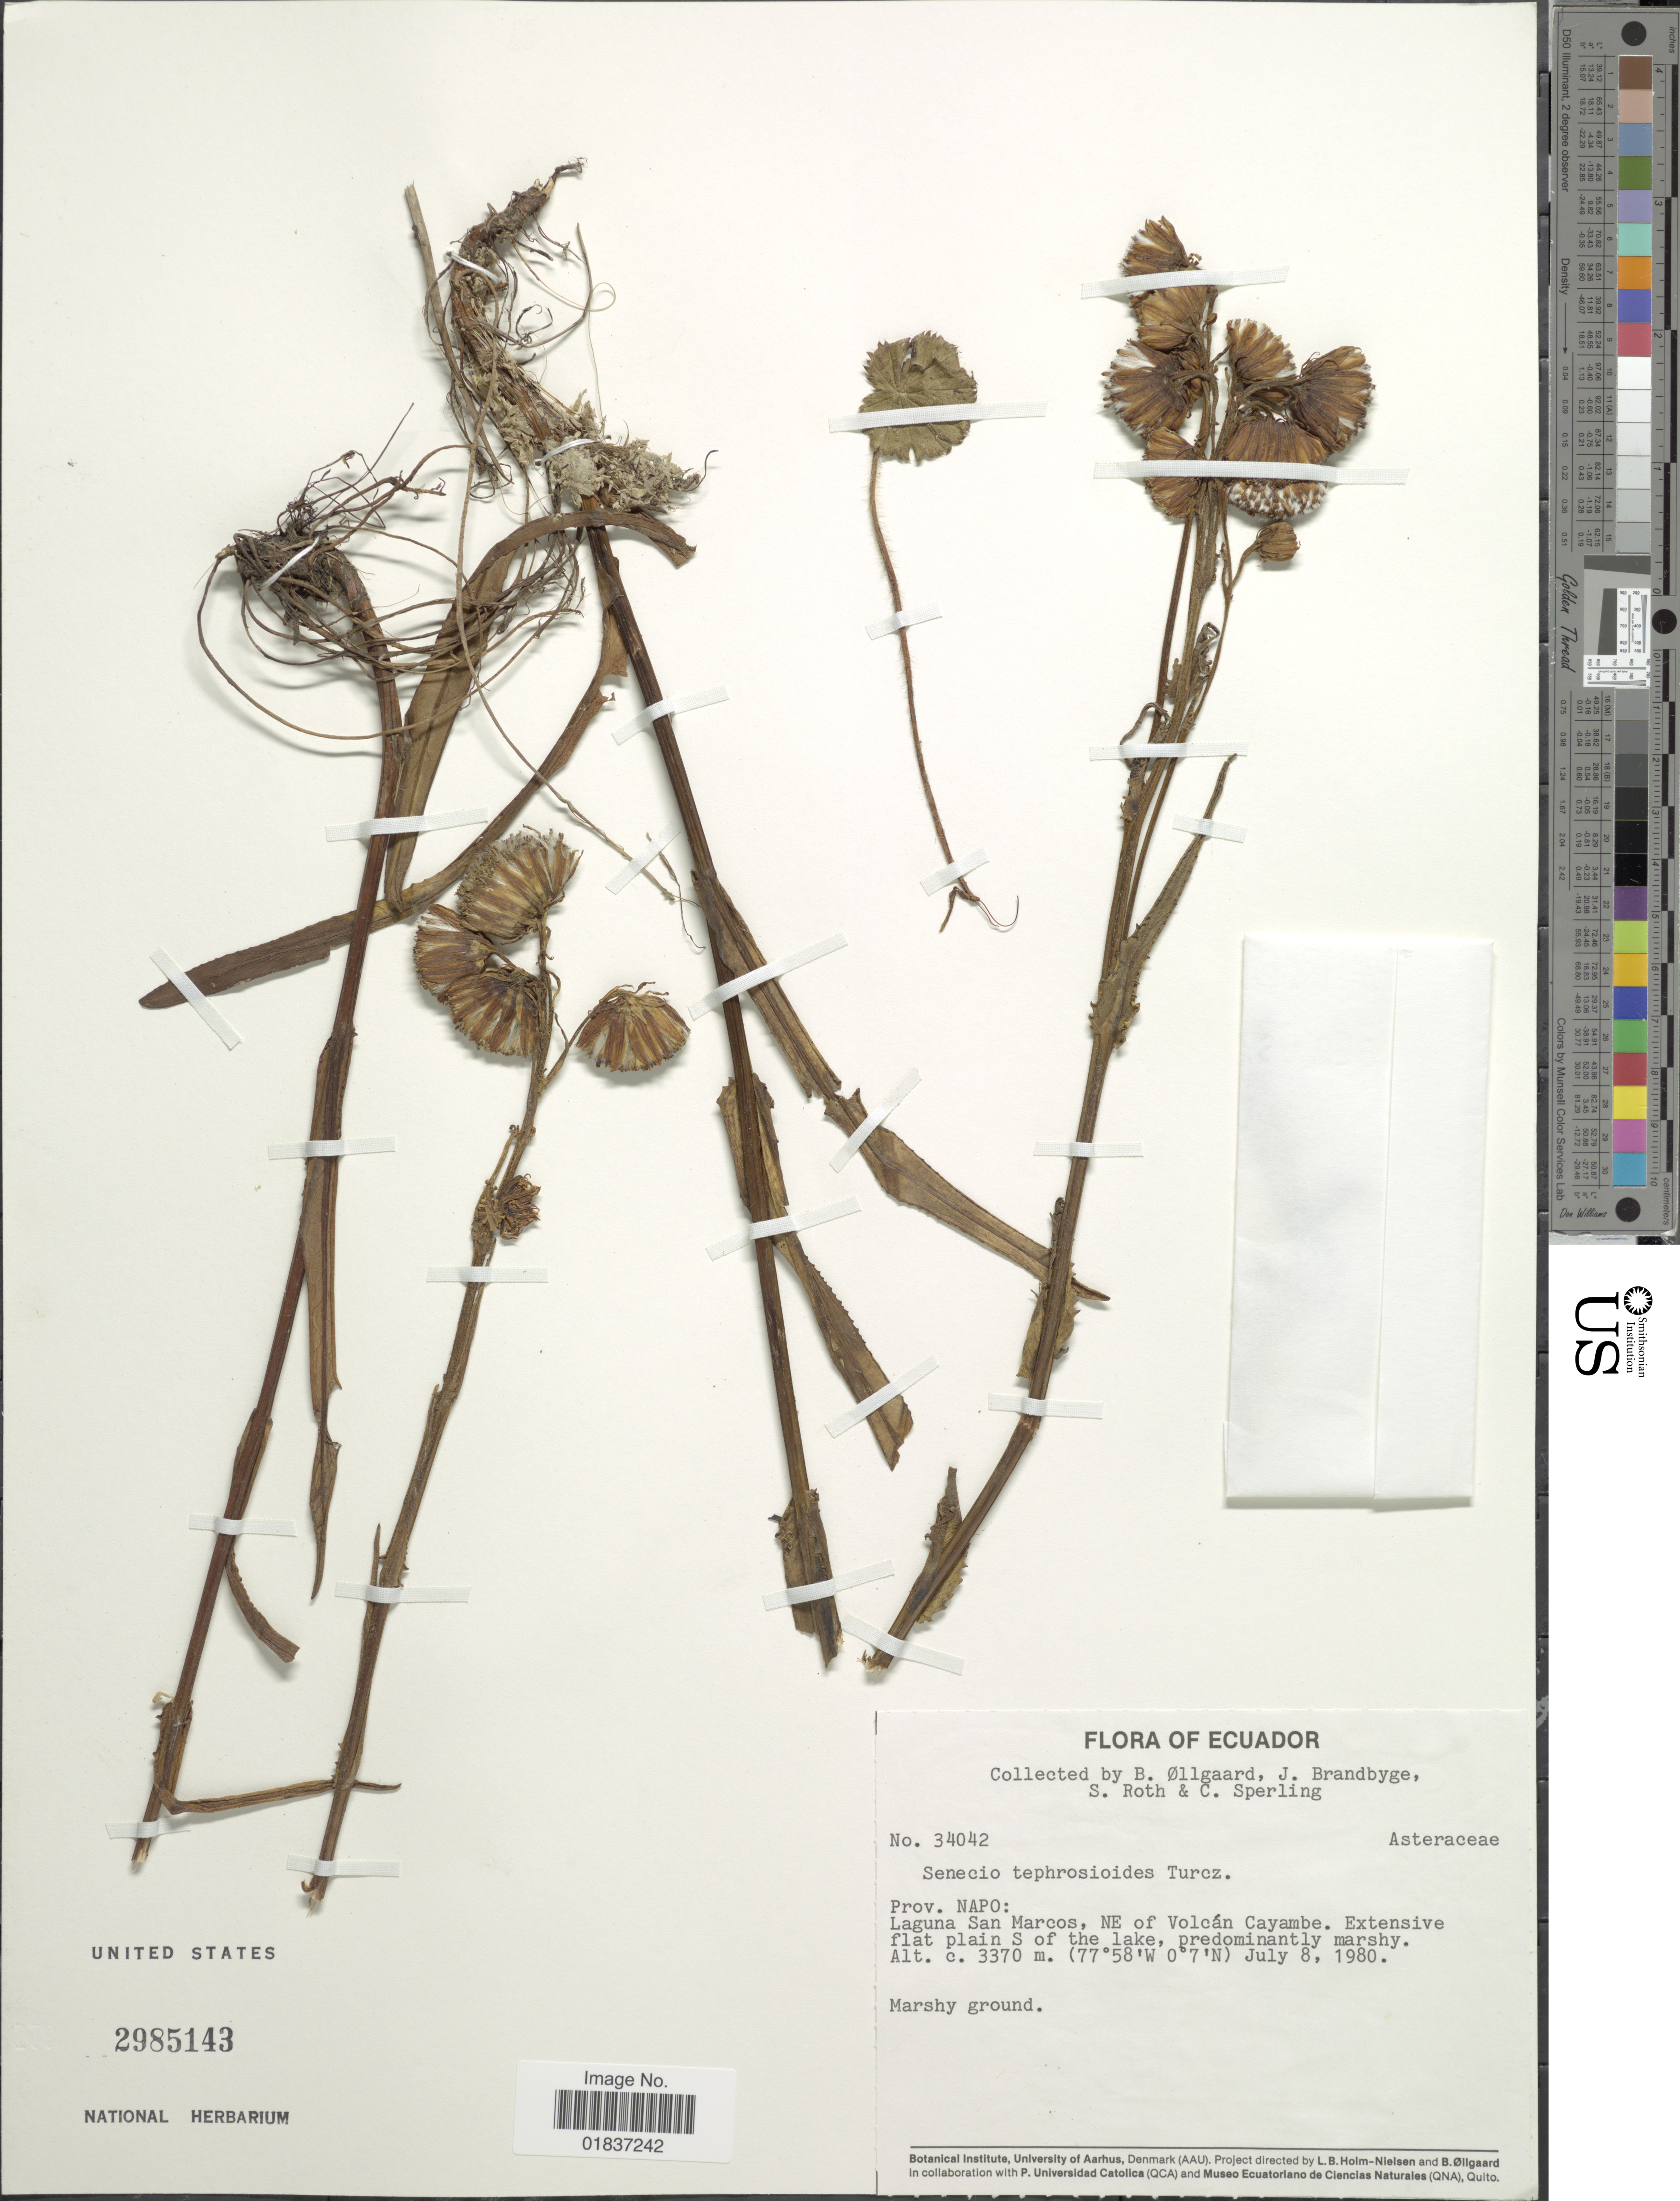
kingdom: Plantae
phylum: Tracheophyta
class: Magnoliopsida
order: Asterales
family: Asteraceae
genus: Senecio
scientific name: Senecio tephrosioides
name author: Turcz.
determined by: Salomon, Luciana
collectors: B. Øllgaard, J. Brandbyge, S. Roth & C. Sperling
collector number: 34042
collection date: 1980-07-08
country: Ecuador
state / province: Napo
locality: Prov. Napo: Laguna San Marcos, NE of Volcan Cayambe. Extensive flat plain S of the lake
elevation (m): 3370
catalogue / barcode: US 2985143